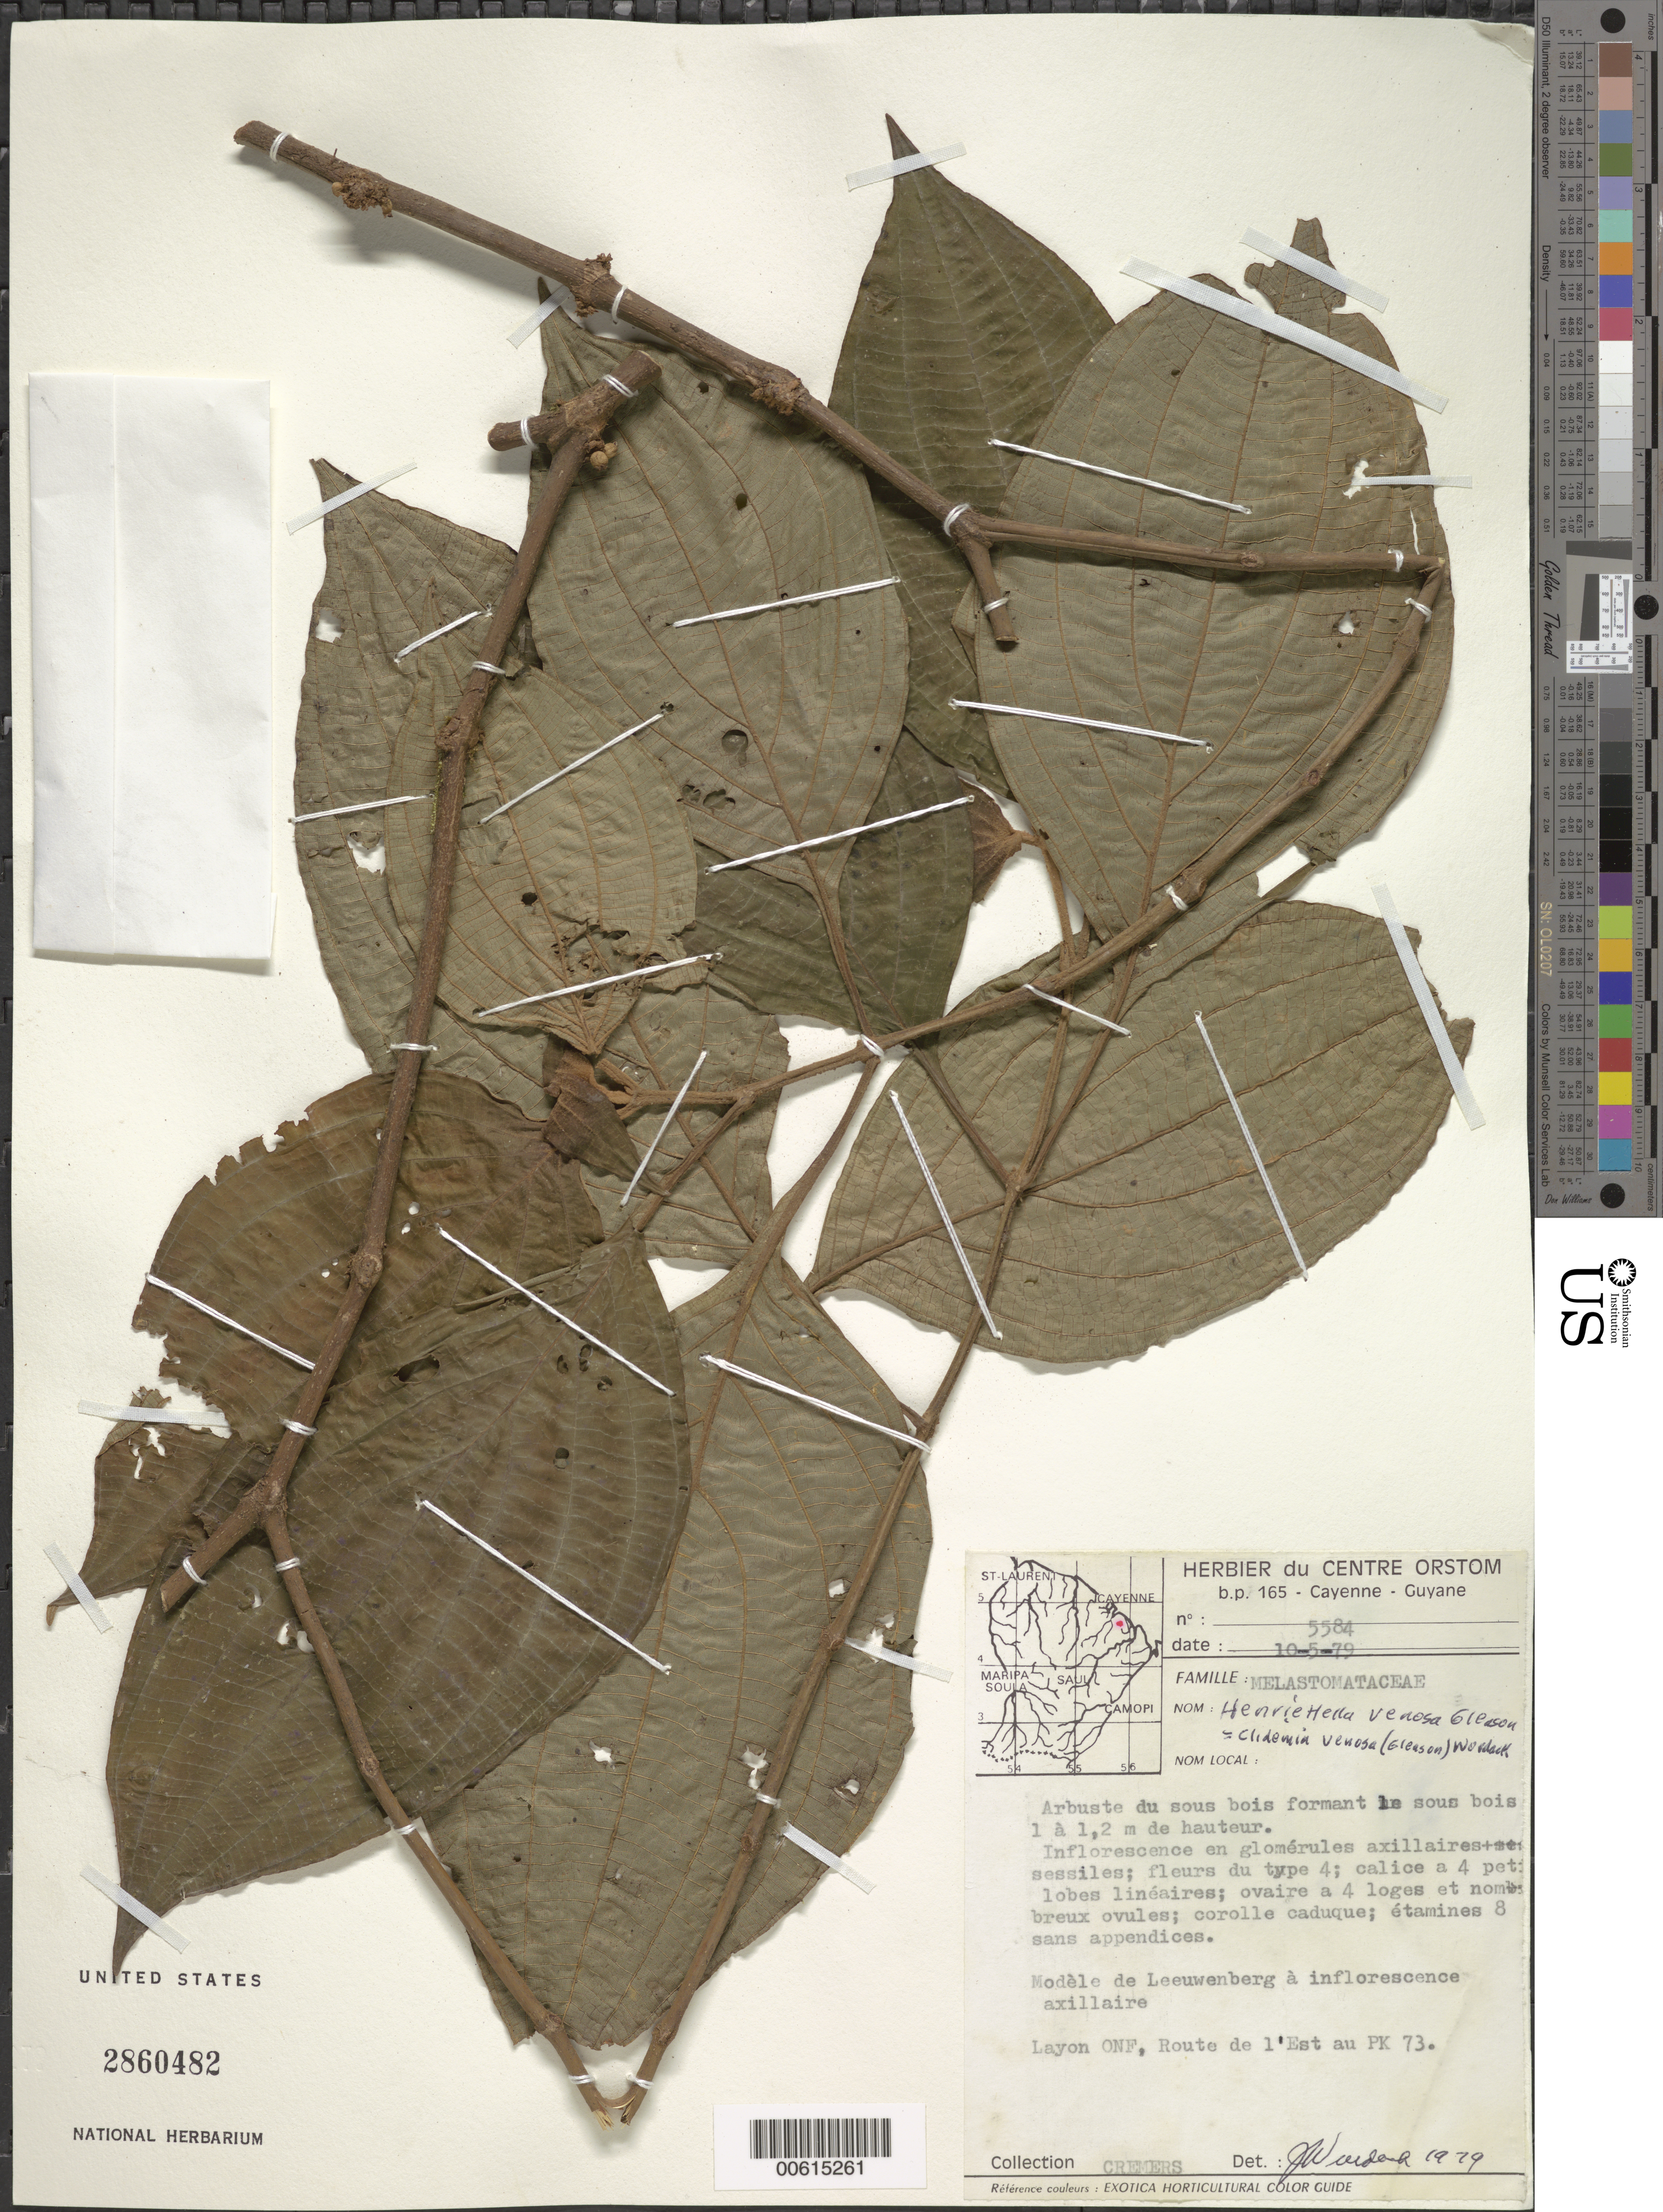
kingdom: Plantae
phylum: Tracheophyta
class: Magnoliopsida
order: Myrtales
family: Melastomataceae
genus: Clidemia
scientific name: Clidemia venosa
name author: (Gleason) Wurdack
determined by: Wurdack, John J., (US), US (UNITED STATES)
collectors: G. Cremers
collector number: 5584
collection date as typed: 10-May-79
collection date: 1979-05-10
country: French Guiana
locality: Route de l'Est au PK 73, Layon ONF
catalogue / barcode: US 2860482